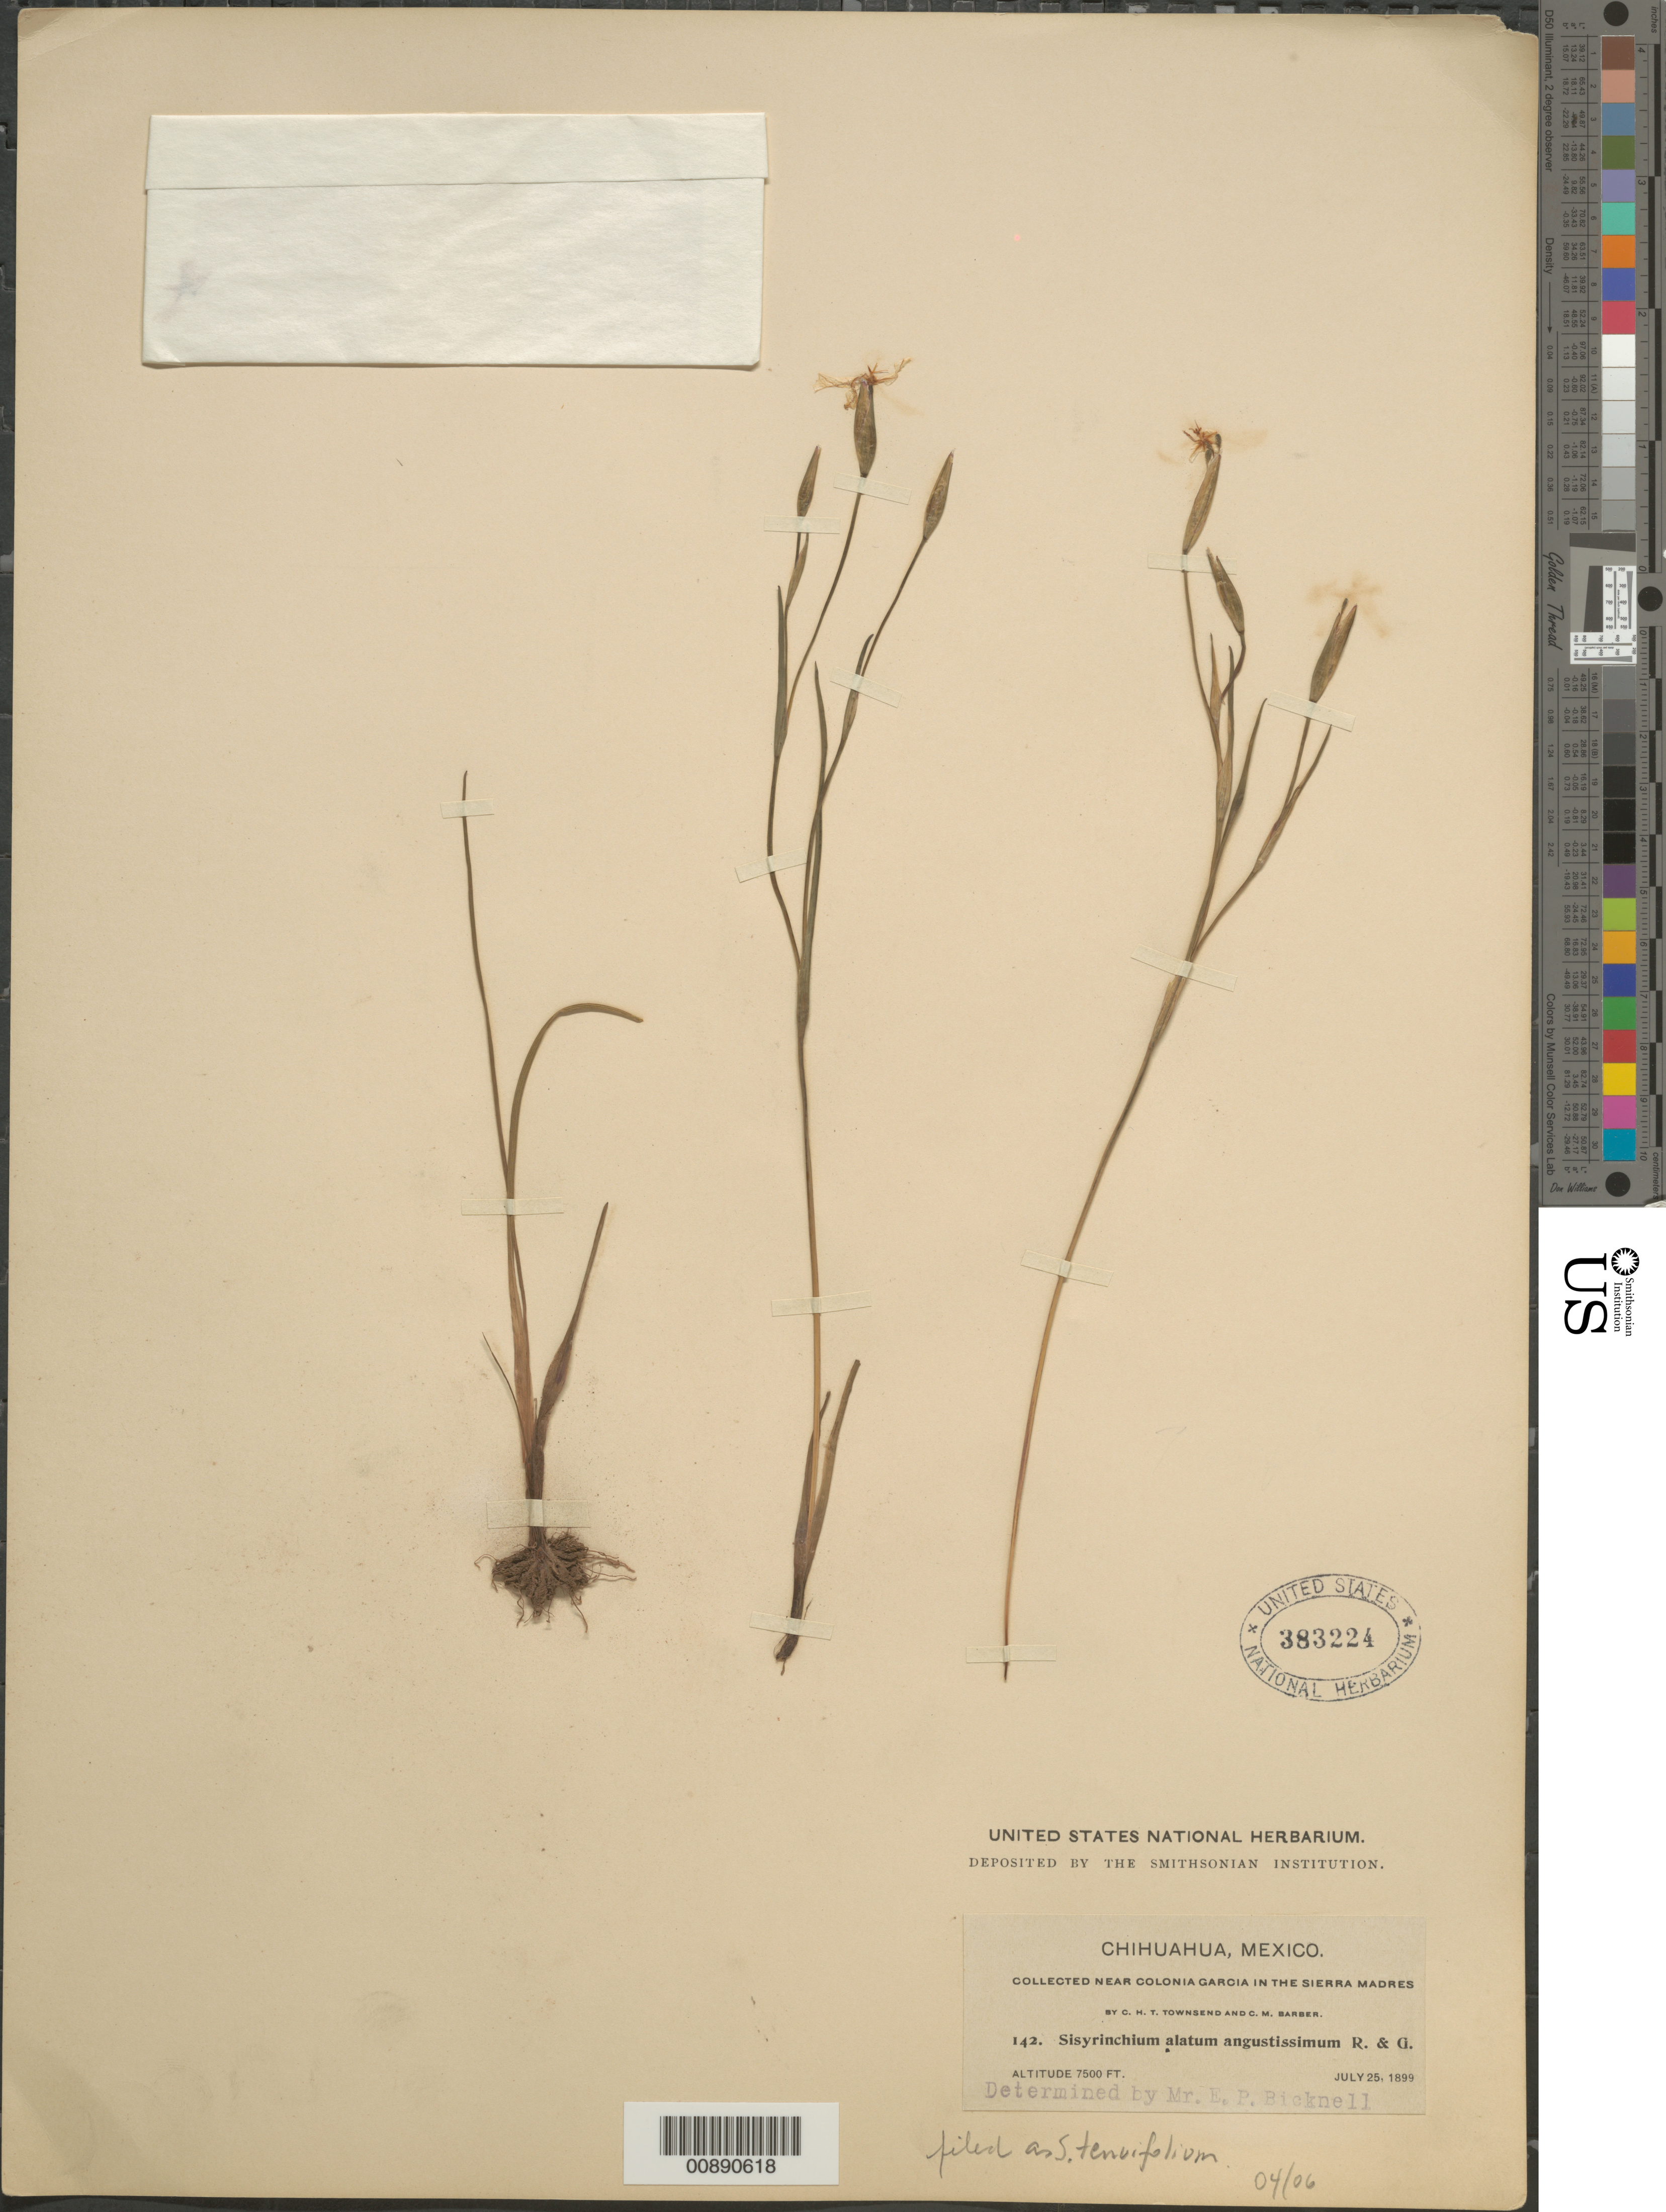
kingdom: Plantae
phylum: Tracheophyta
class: Liliopsida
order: Asparagales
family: Iridaceae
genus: Sisyrinchium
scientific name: Sisyrinchium tenuifolium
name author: Humb. & Bonpl. ex Willd.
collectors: C. H. T. Townsend & C. Barber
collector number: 142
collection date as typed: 25 Jul 1899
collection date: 1899-07-25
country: Mexico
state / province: Chihuahua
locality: Near Colonia García in the Sierra Madre, Chihuahua.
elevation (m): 2286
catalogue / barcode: US 383224